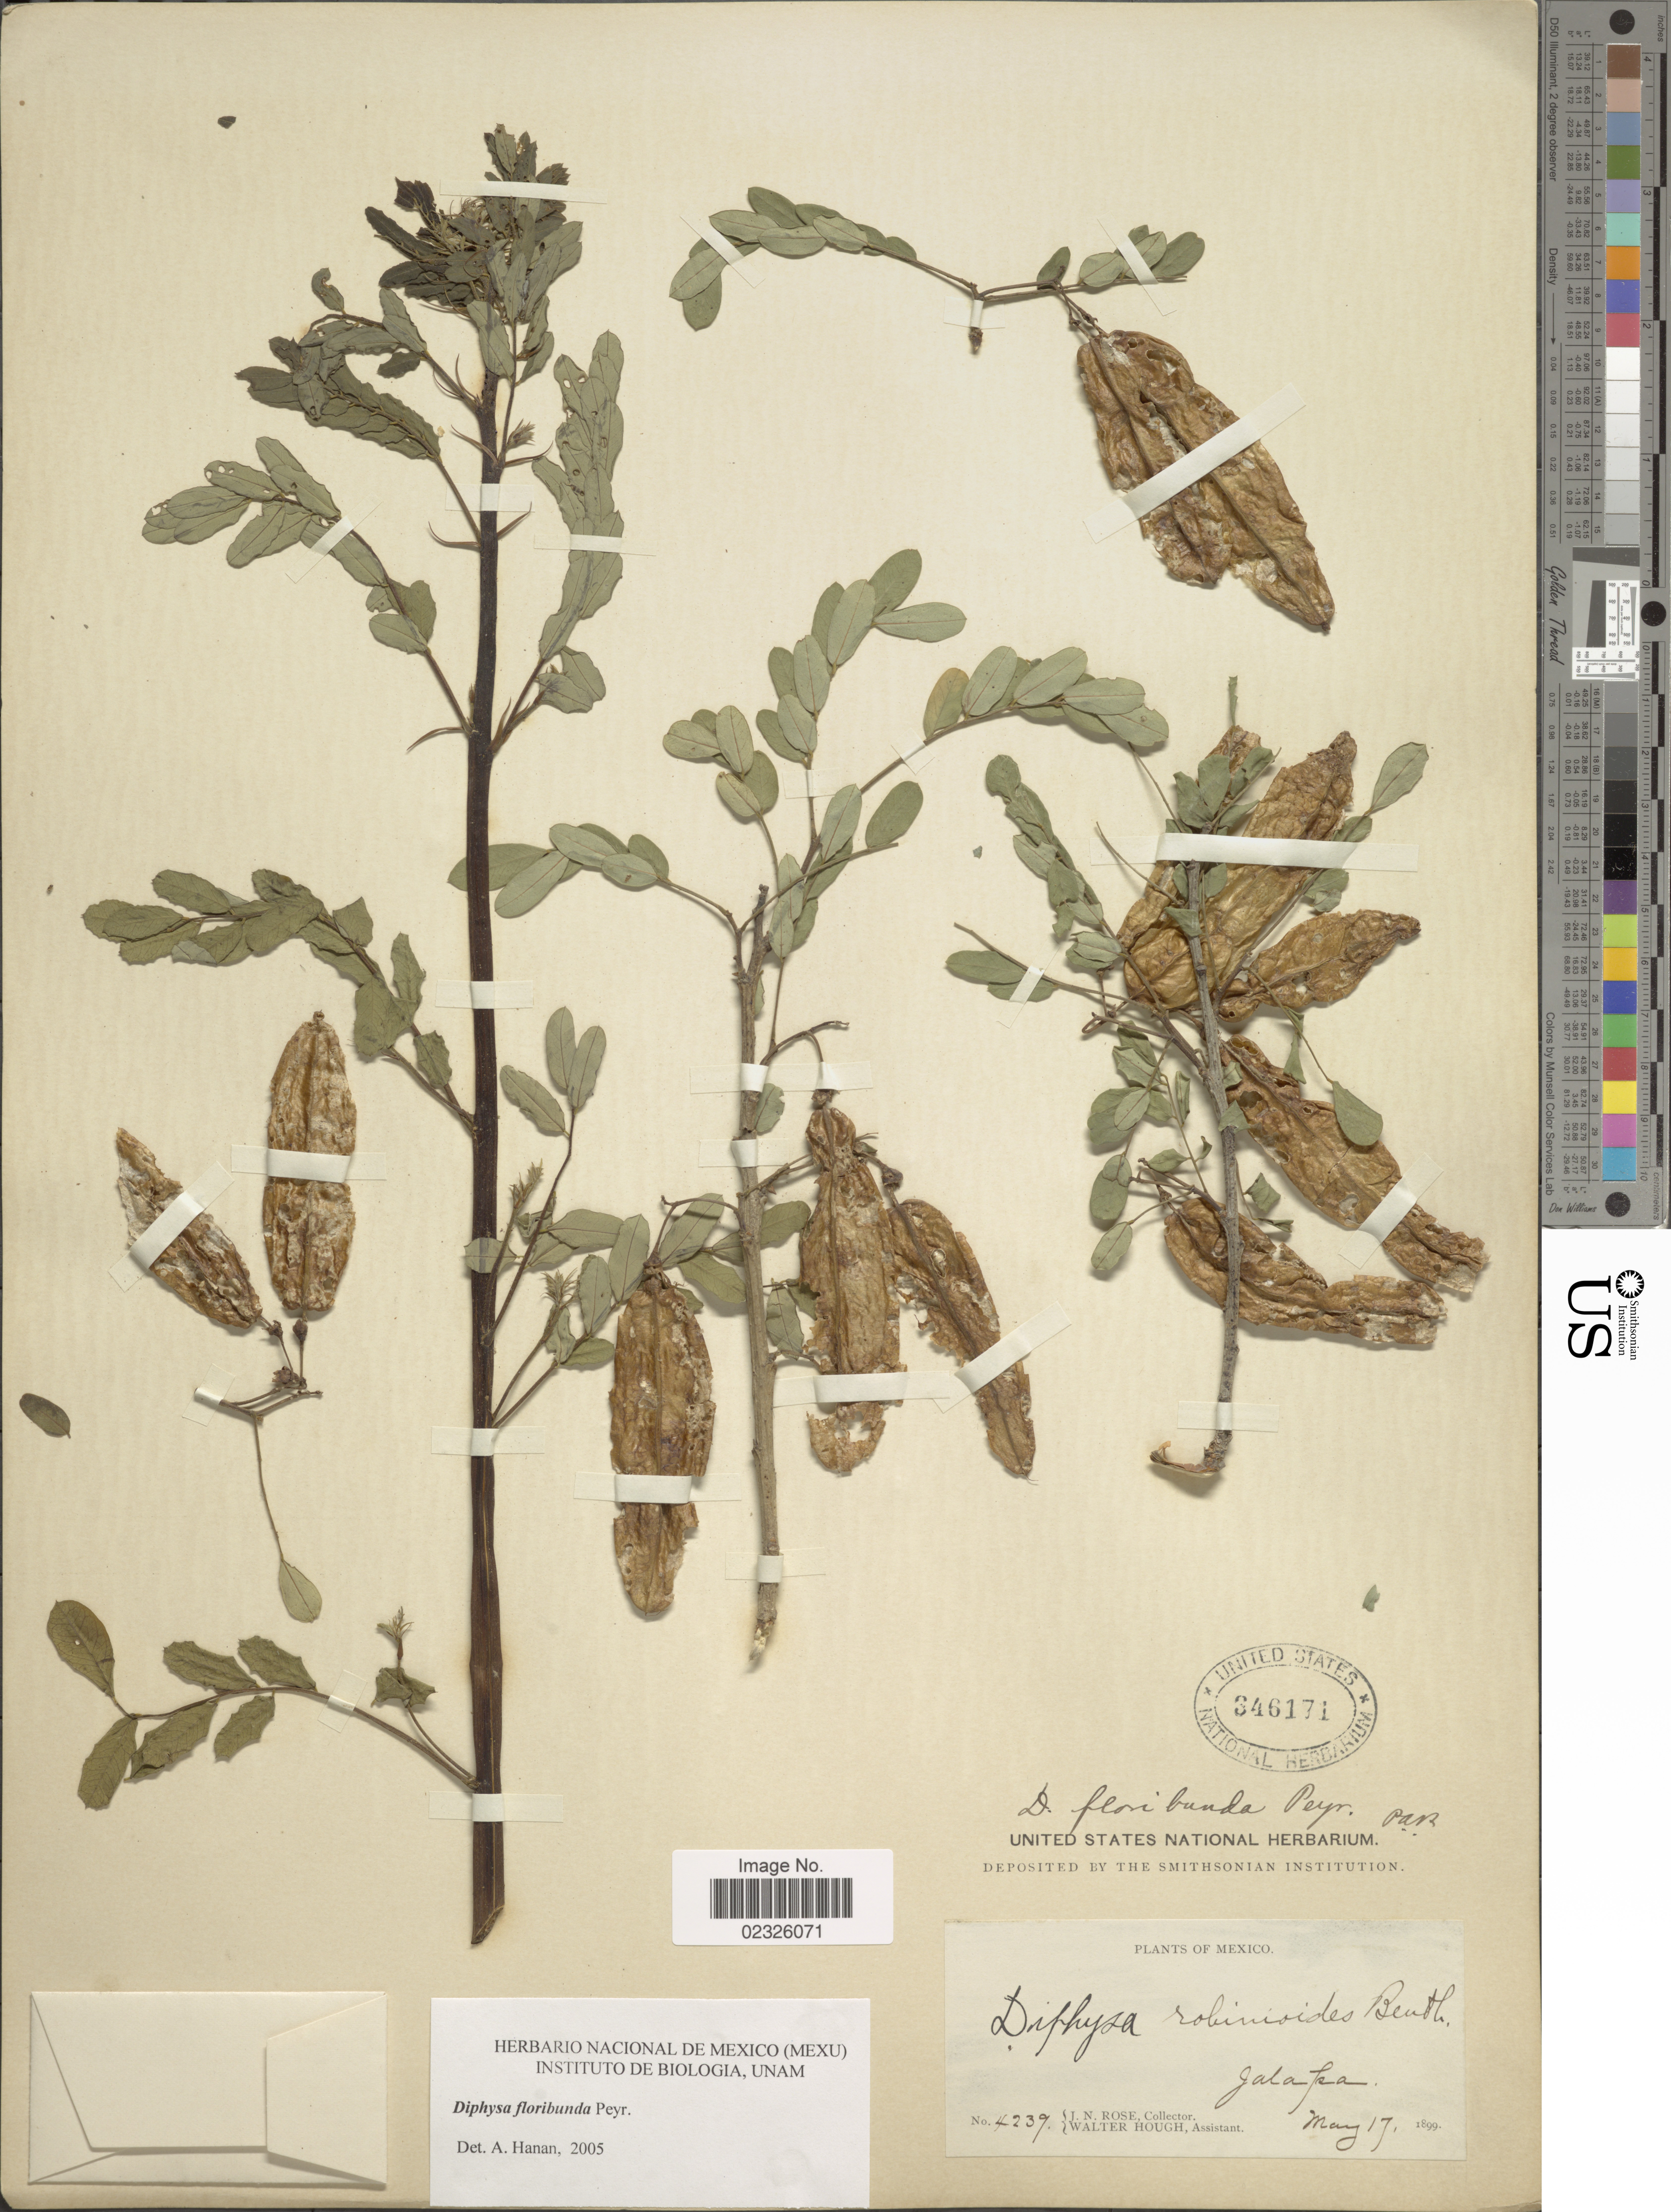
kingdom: Plantae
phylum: Tracheophyta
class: Magnoliopsida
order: Fabales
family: Fabaceae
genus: Diphysa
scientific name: Diphysa floribunda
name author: Peyr.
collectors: J. N. Rose & W. Hough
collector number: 4239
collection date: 1899-05-17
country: Mexico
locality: Jalapa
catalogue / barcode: US 346171